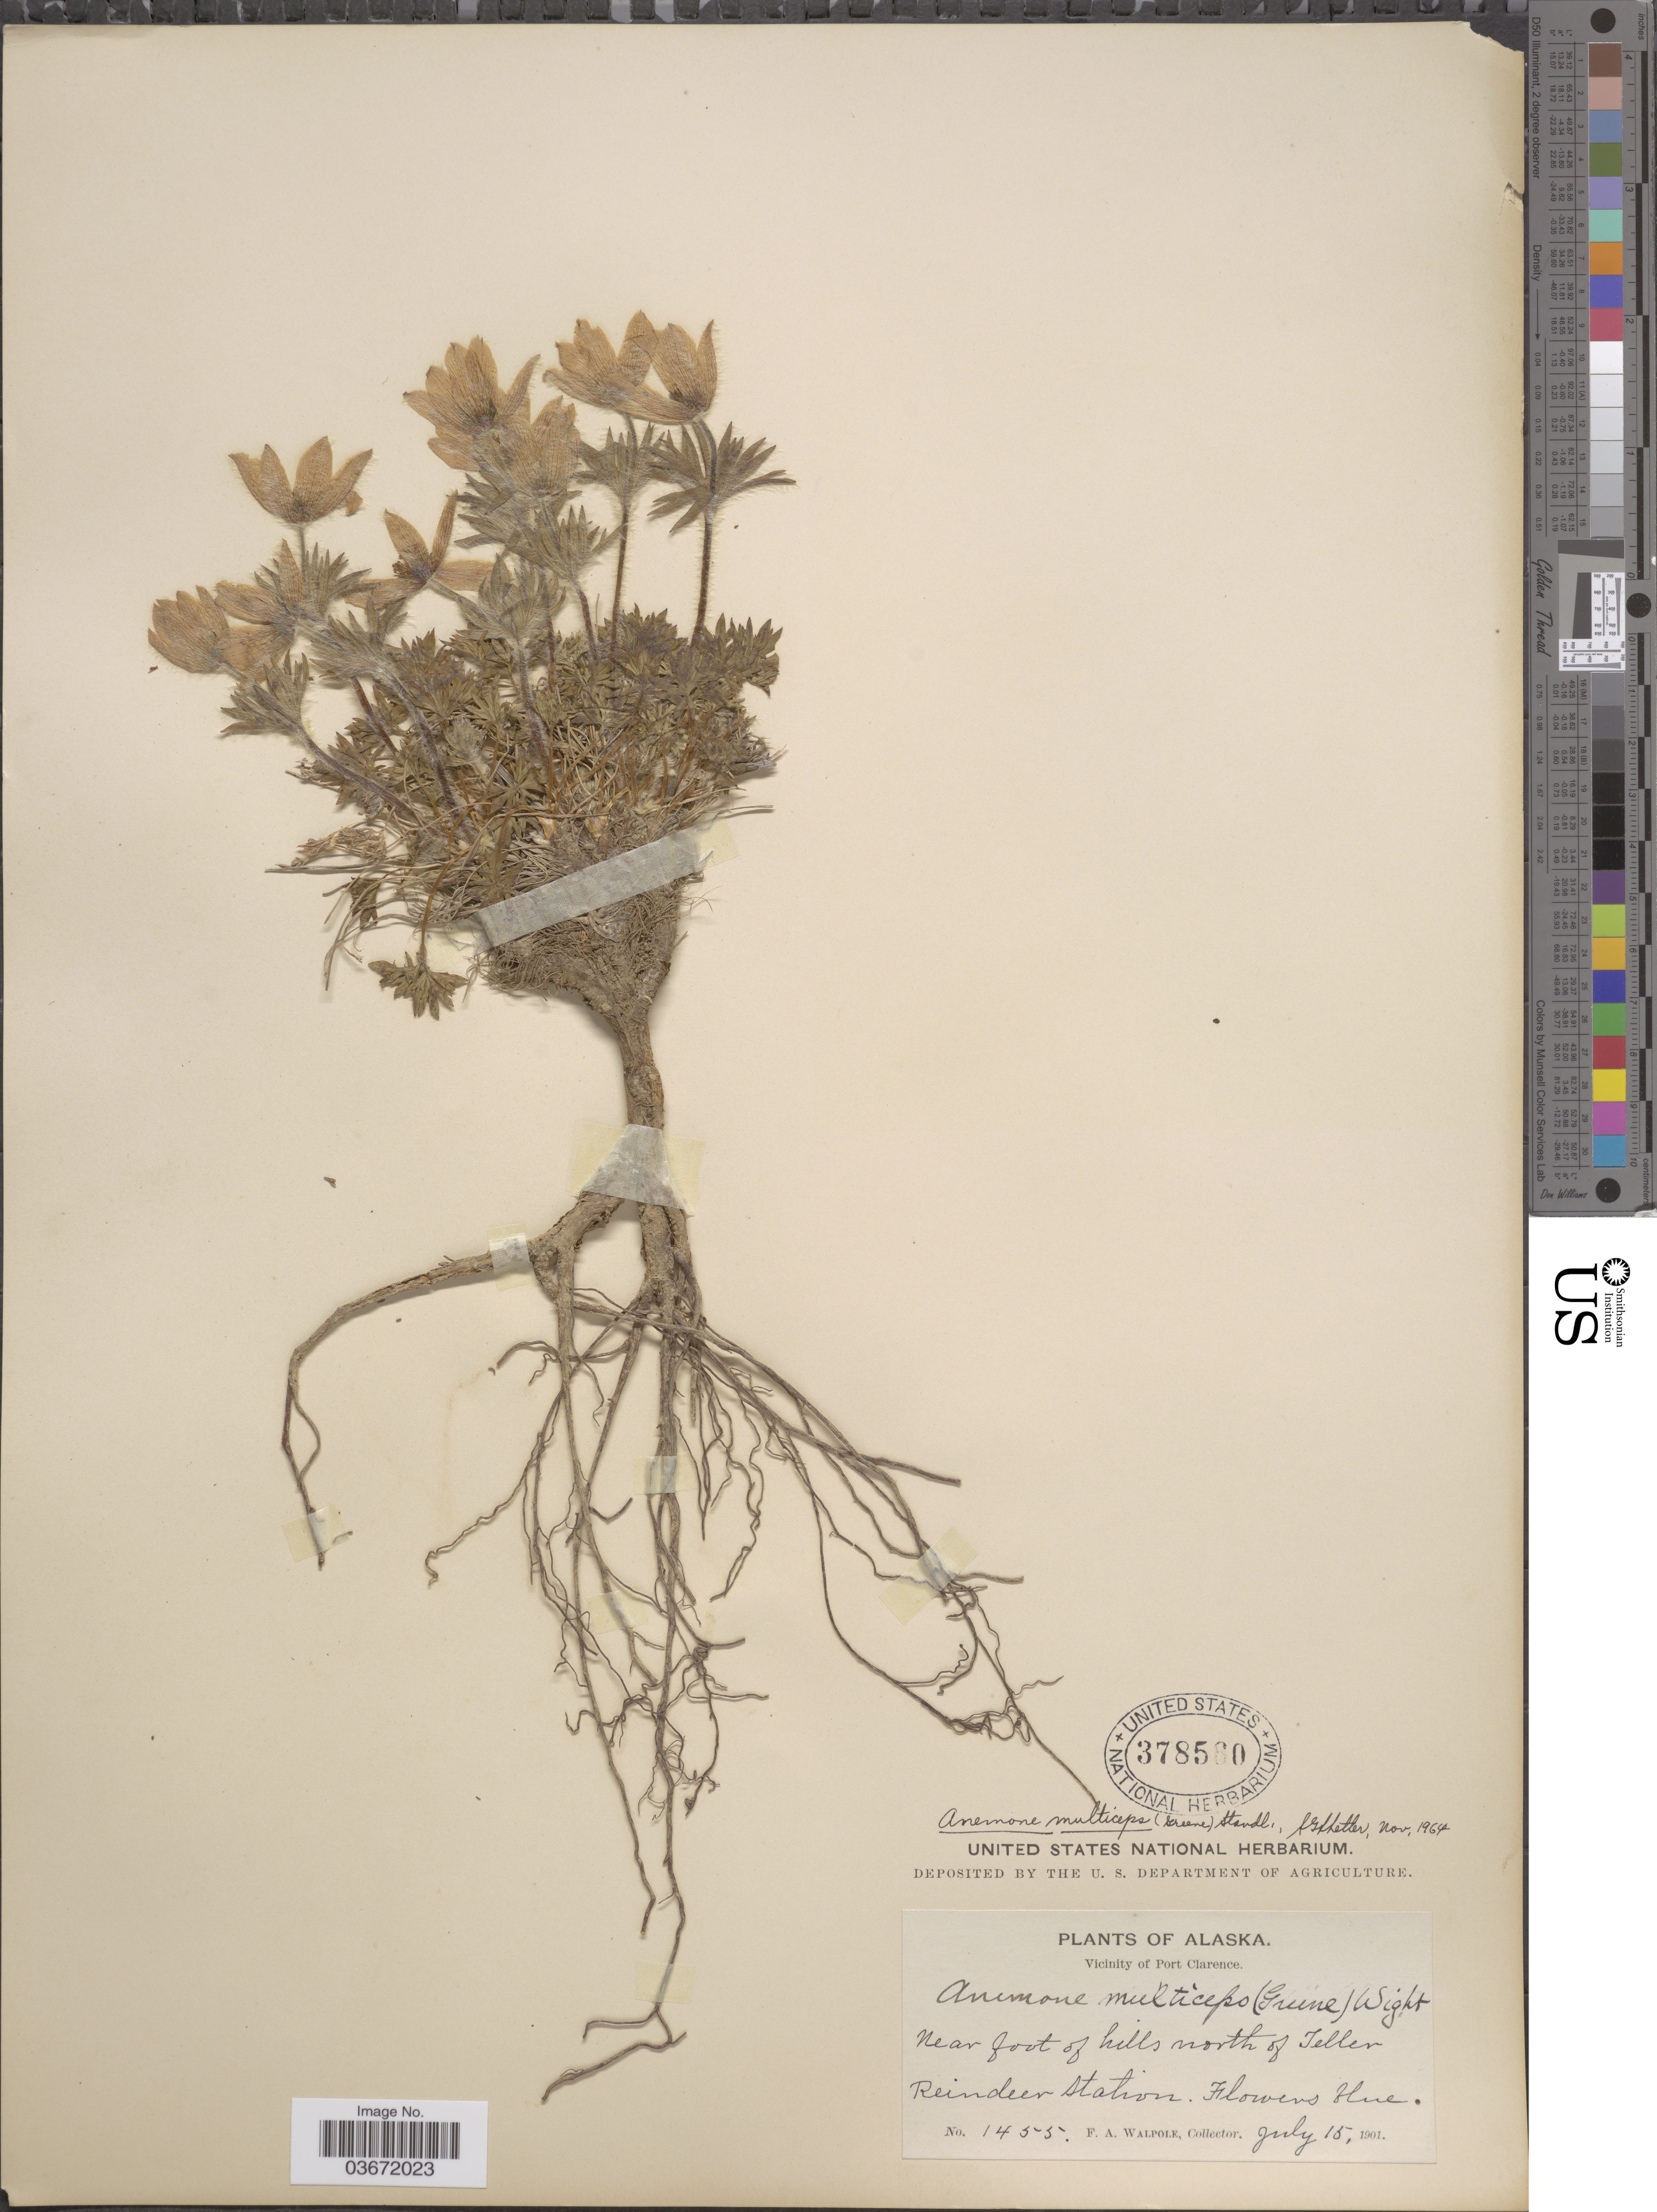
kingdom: Plantae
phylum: Tracheophyta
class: Magnoliopsida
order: Ranunculales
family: Ranunculaceae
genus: Anemone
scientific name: Anemone multiceps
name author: (Greene) Standl.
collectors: F. Walpole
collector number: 1455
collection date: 1901-07-15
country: United States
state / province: Alaska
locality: Vicinity of Port Clarence. Near foot of hills north of Teller Reindeer Station.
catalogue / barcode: US 378560